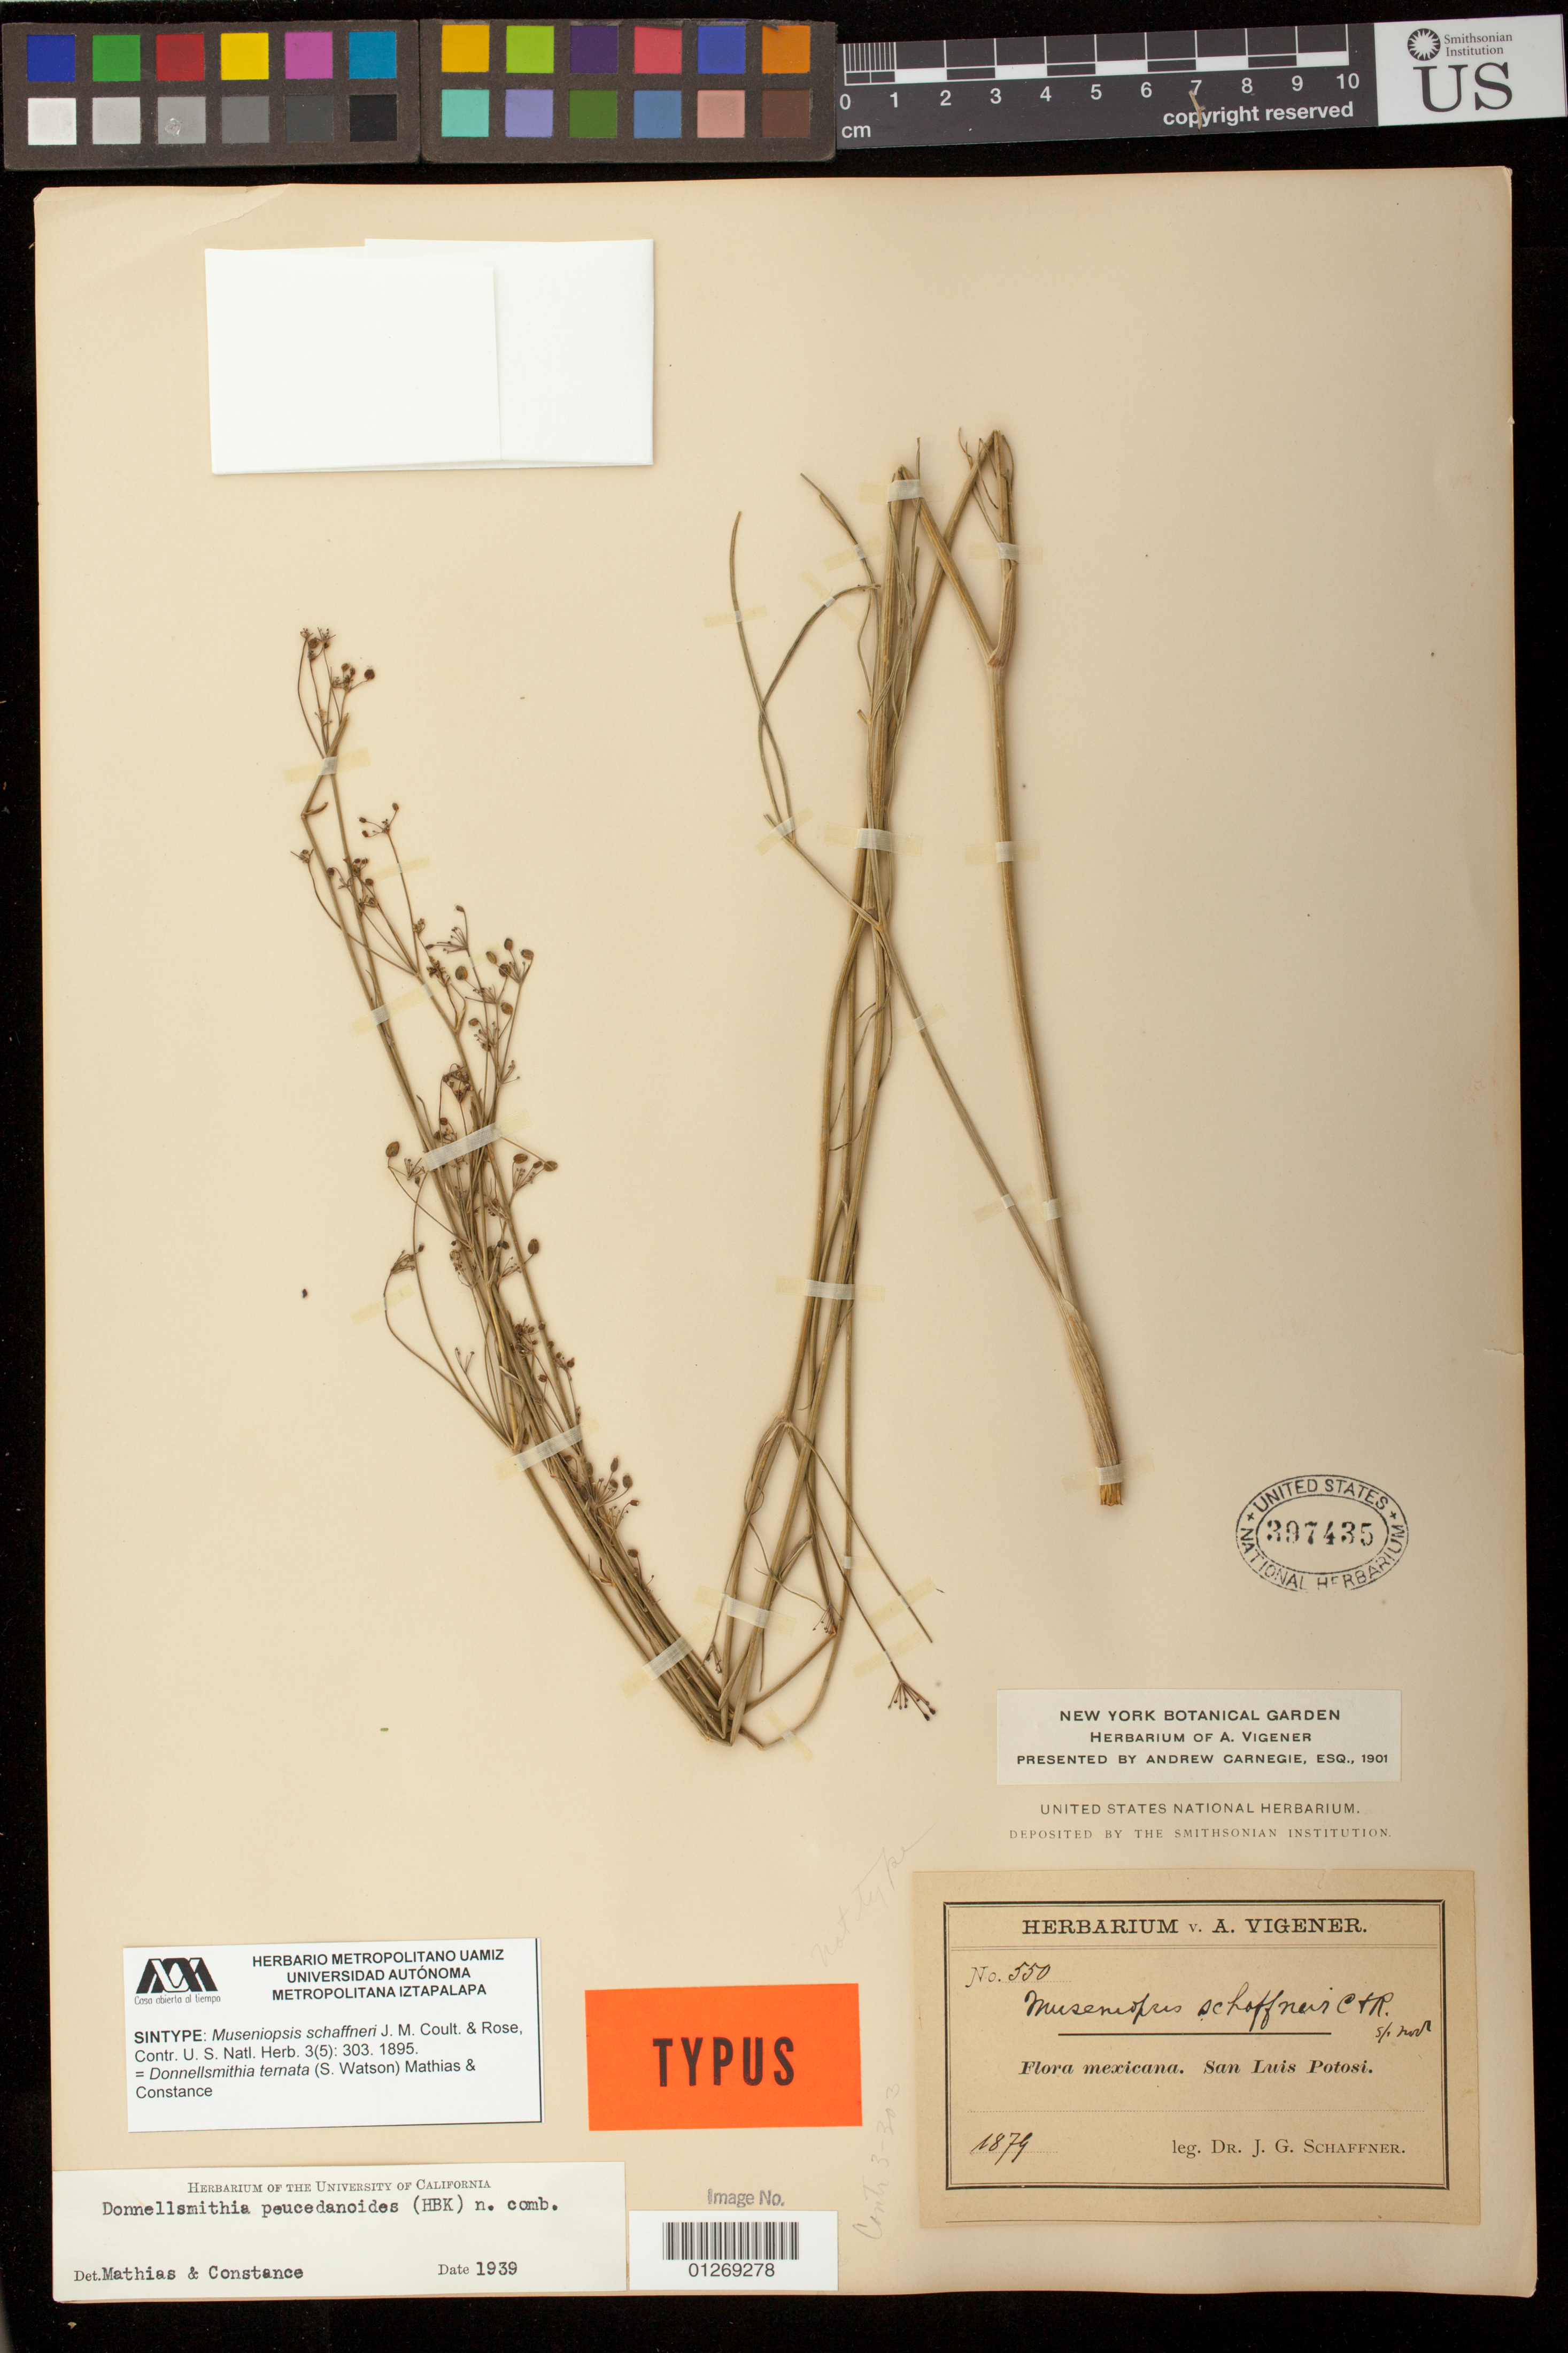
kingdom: Plantae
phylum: Tracheophyta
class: Magnoliopsida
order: Apiales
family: Apiaceae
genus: Museniopsis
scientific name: Museniopsis schaffneri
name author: J.M. Coult. & Rose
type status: Syntype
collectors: J. G. Schaffner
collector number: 550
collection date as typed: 1879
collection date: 1879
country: Mexico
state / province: San Luis Potosí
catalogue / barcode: US 397435